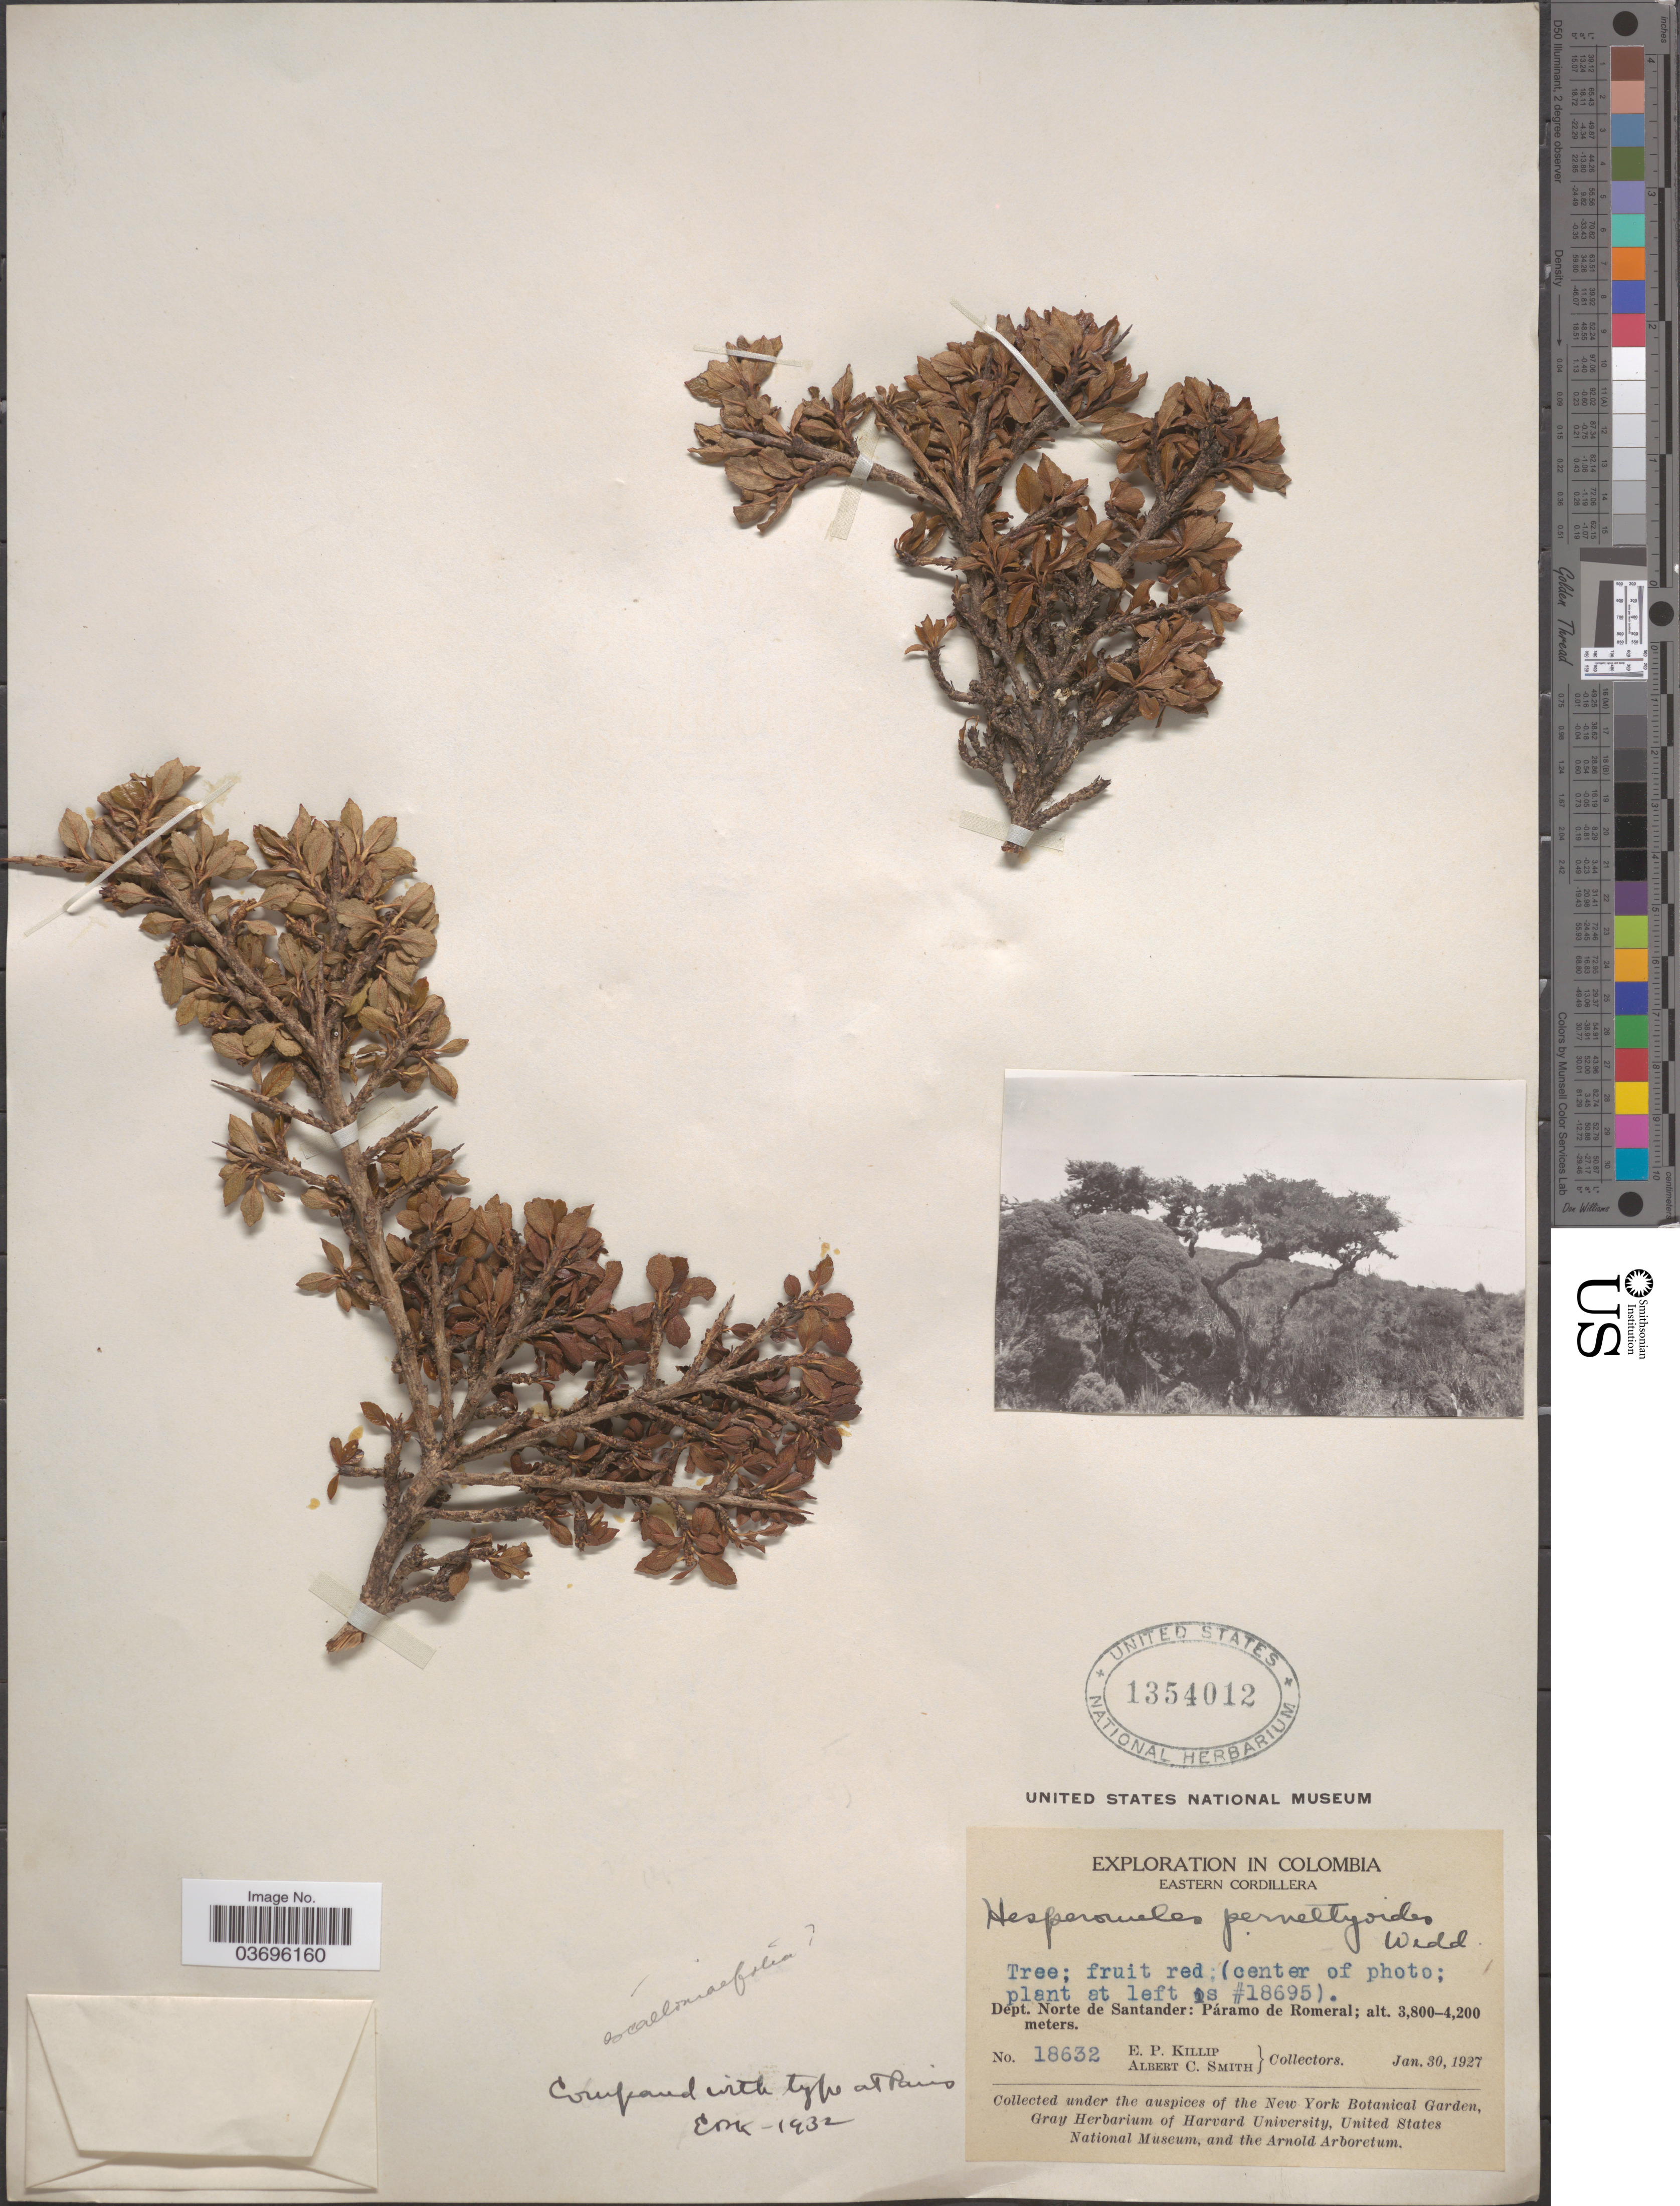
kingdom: Plantae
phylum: Tracheophyta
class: Magnoliopsida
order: Rosales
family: Rosaceae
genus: Hesperomeles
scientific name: Hesperomeles pernettyoides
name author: Wedd.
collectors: E. P. Killip & A. C. Smith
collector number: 18632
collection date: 1927-01-30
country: Colombia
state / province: Norte de Santander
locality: Eastern Cordillera. Dept. Norte de Santander: Páramo de Romeral.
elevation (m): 3800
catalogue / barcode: US 1354012